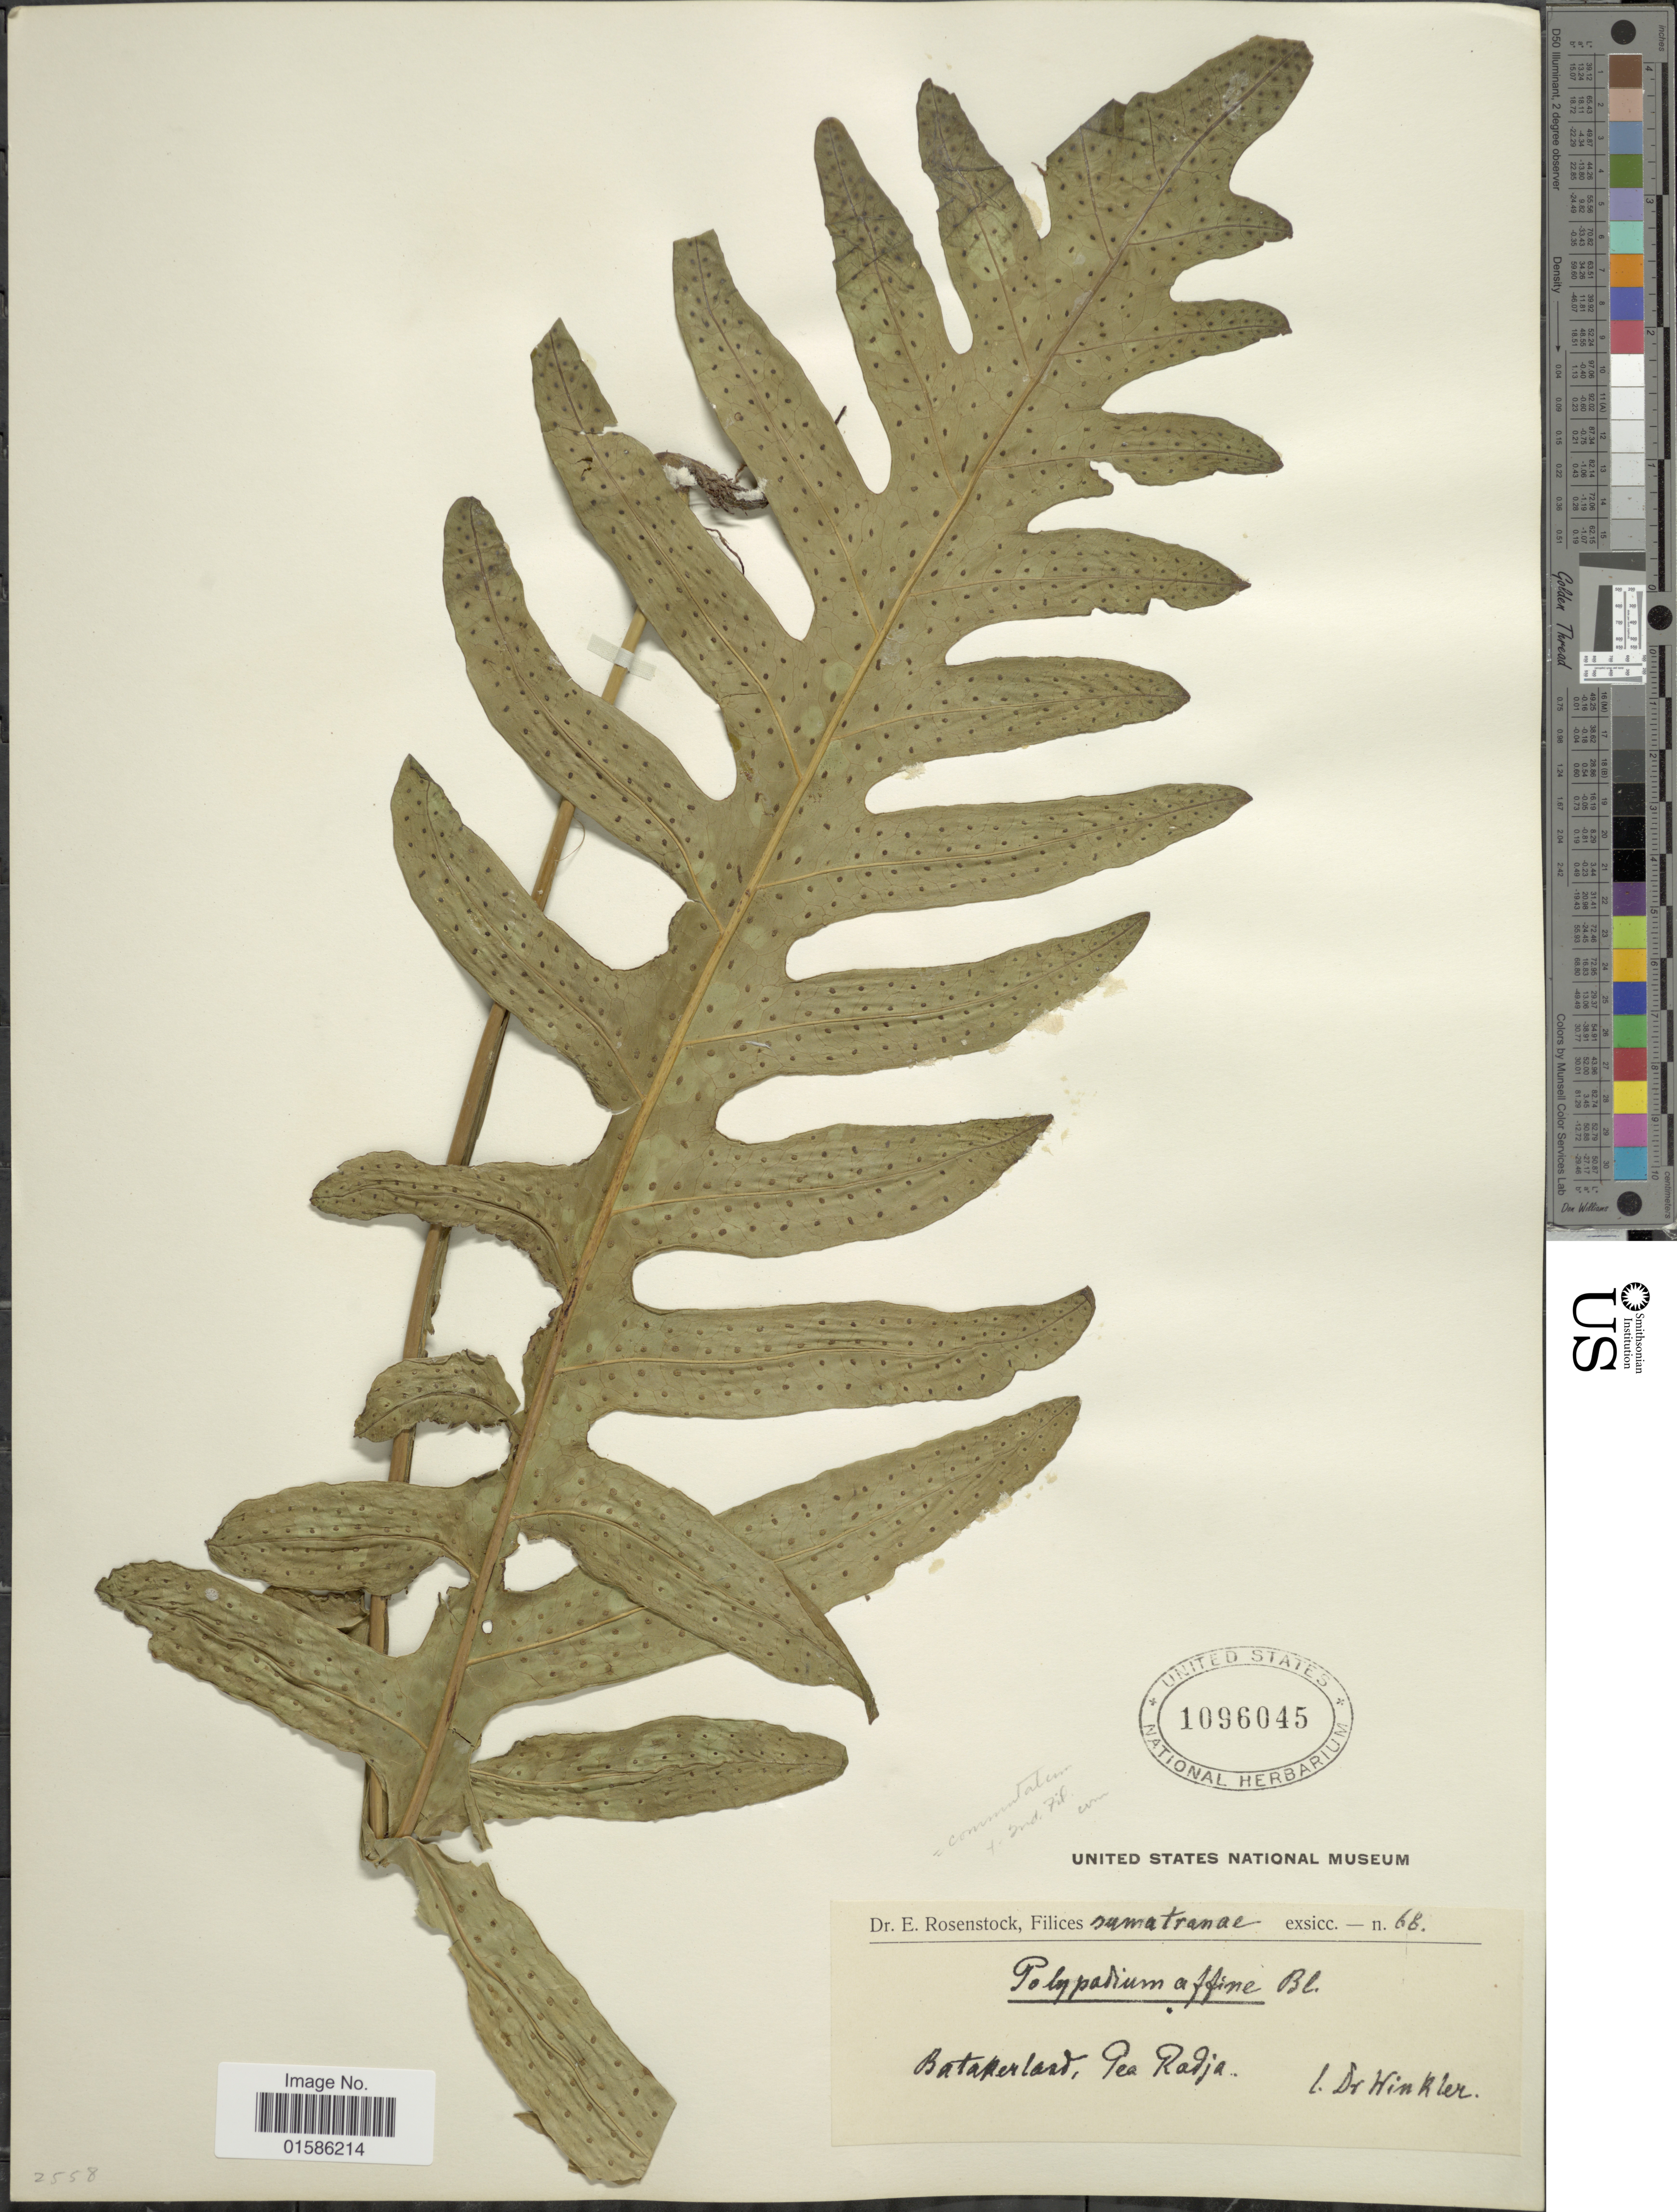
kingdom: Plantae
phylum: Tracheophyta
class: Polypodiopsida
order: Polypodiales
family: Polypodiaceae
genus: Microsorum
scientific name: Microsorum commutatum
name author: (Blume) Copel.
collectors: -. Winkler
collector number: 68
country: Indonesia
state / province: Sumatra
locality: Batakerland, Pea Radja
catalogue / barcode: US 1096045